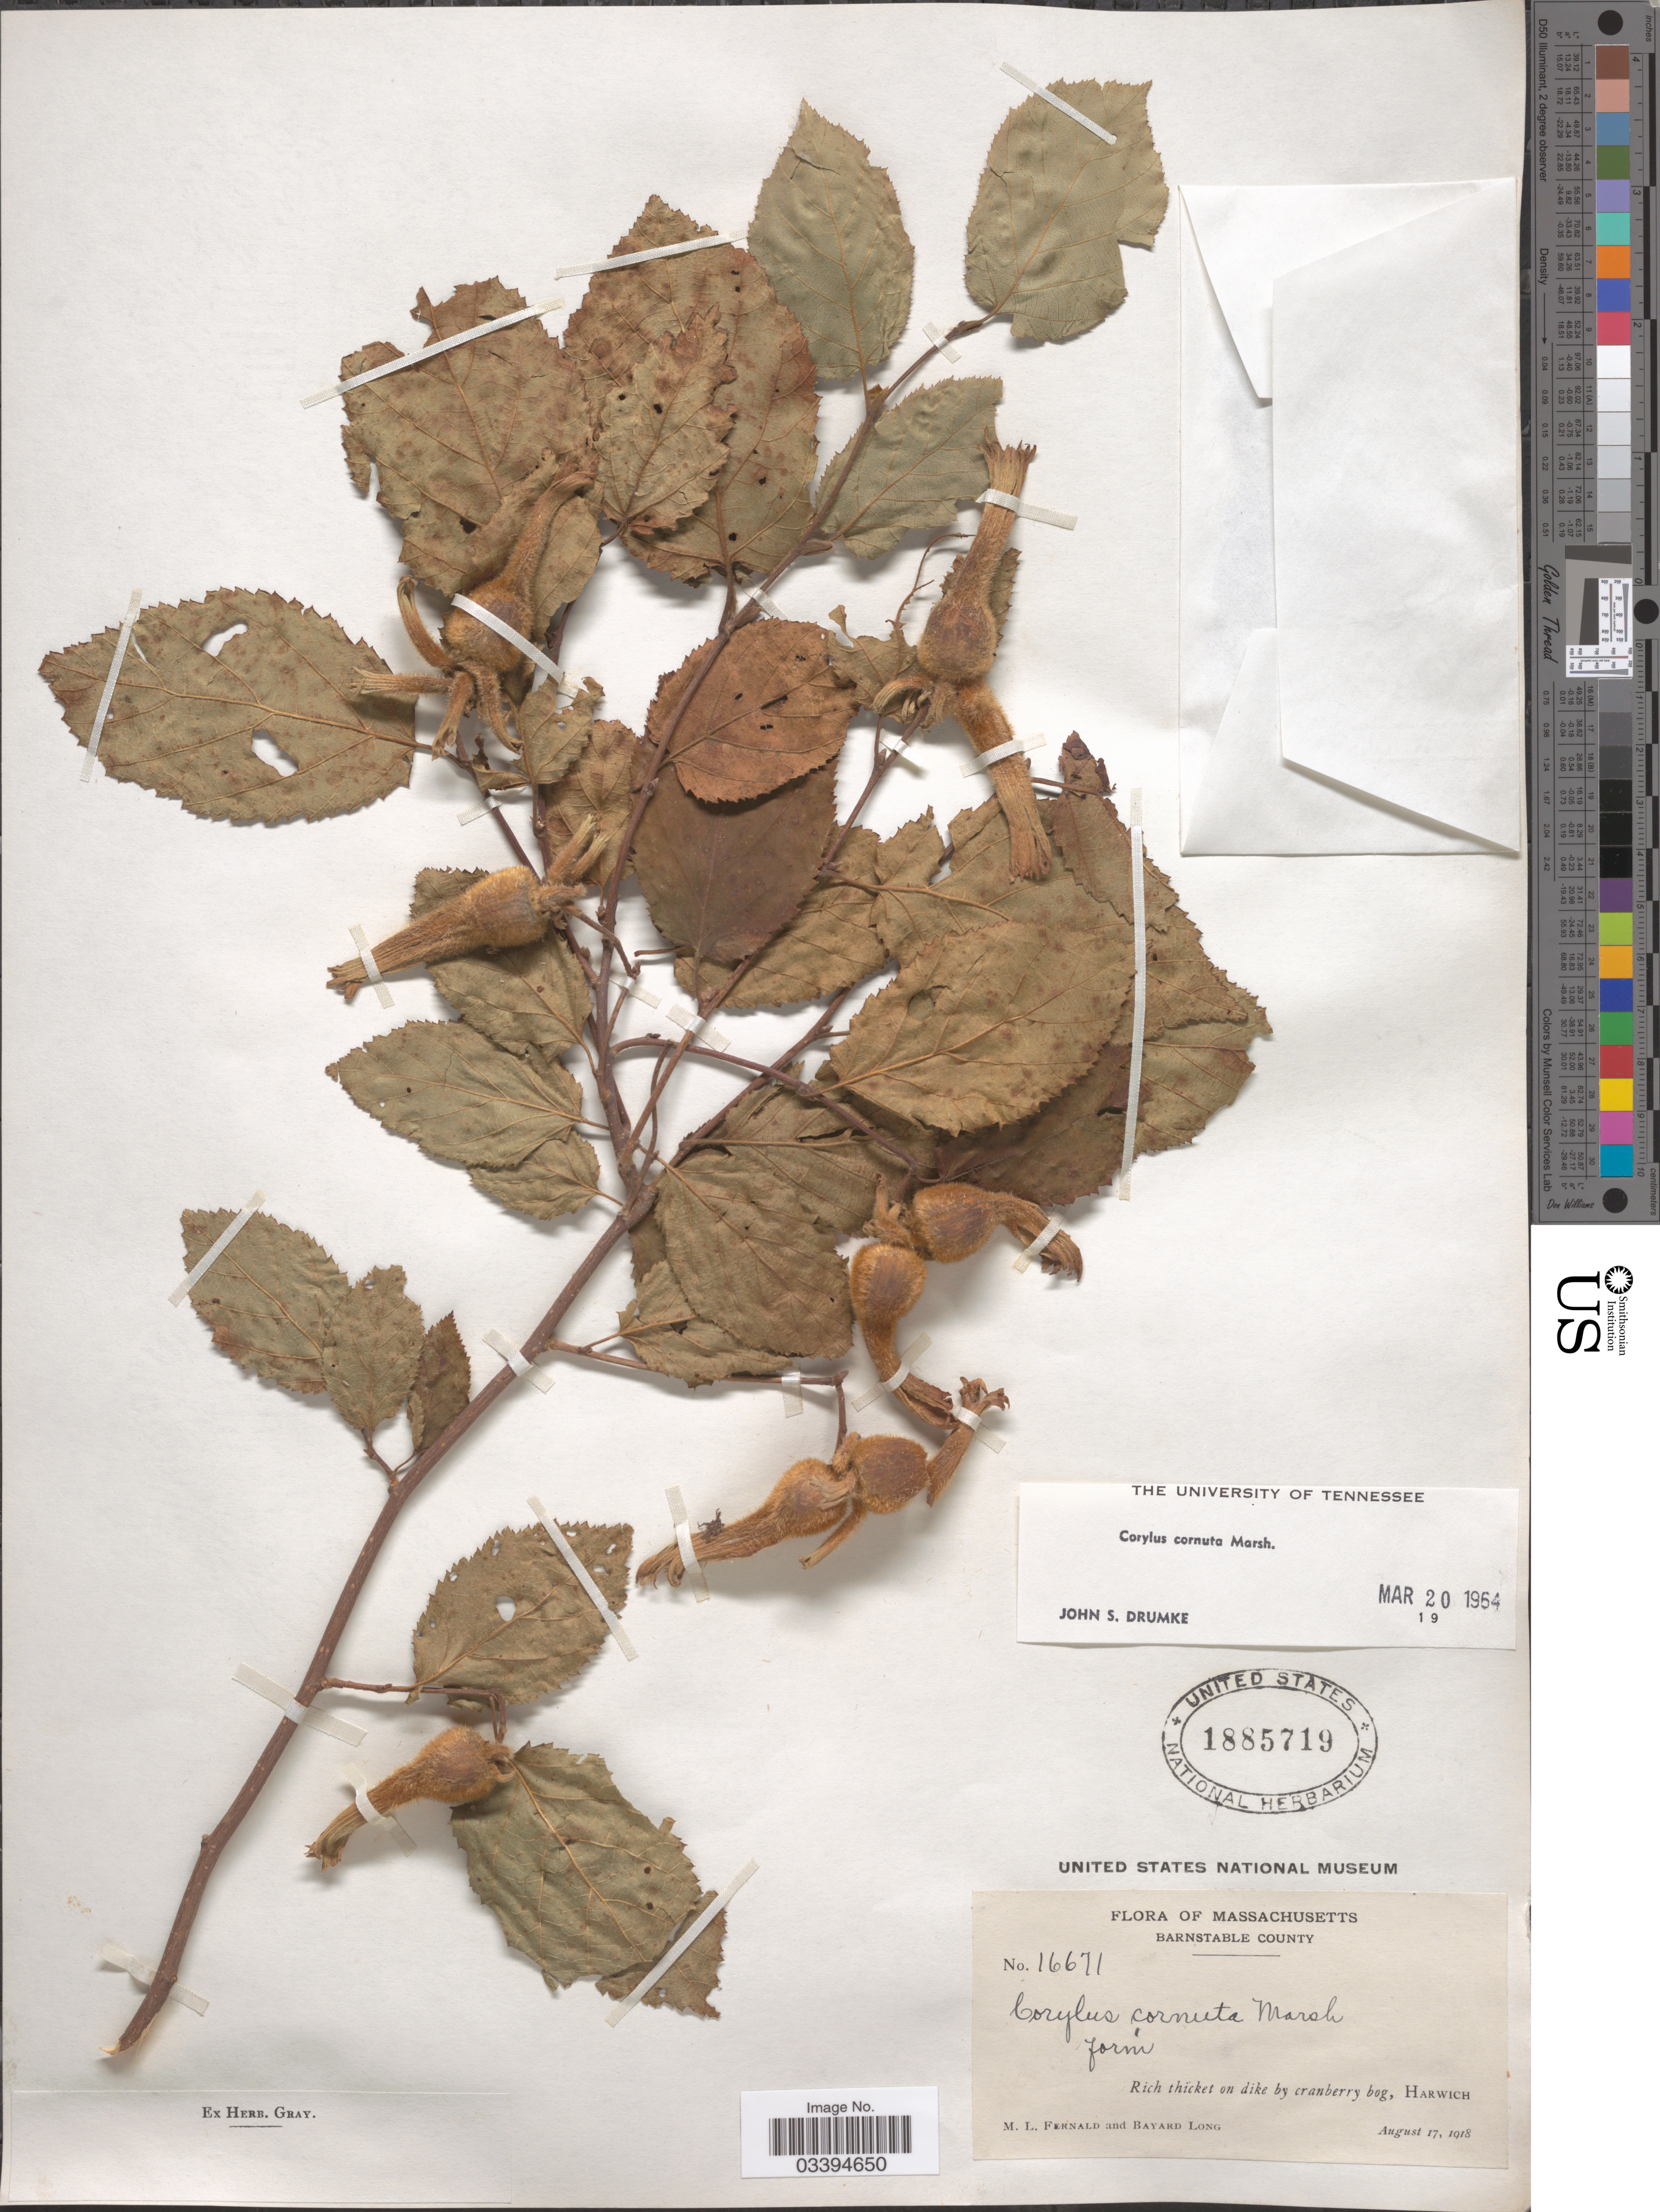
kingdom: Plantae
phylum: Tracheophyta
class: Magnoliopsida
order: Fagales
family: Betulaceae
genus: Corylus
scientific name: Corylus cornuta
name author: Marshall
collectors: M. L. Fernald & B. Long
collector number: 16671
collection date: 1918-08-17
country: United States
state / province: Massachusetts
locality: Barnstable County. Rich thicket on dike by cranberry bog, Harwich.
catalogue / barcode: US 1885719